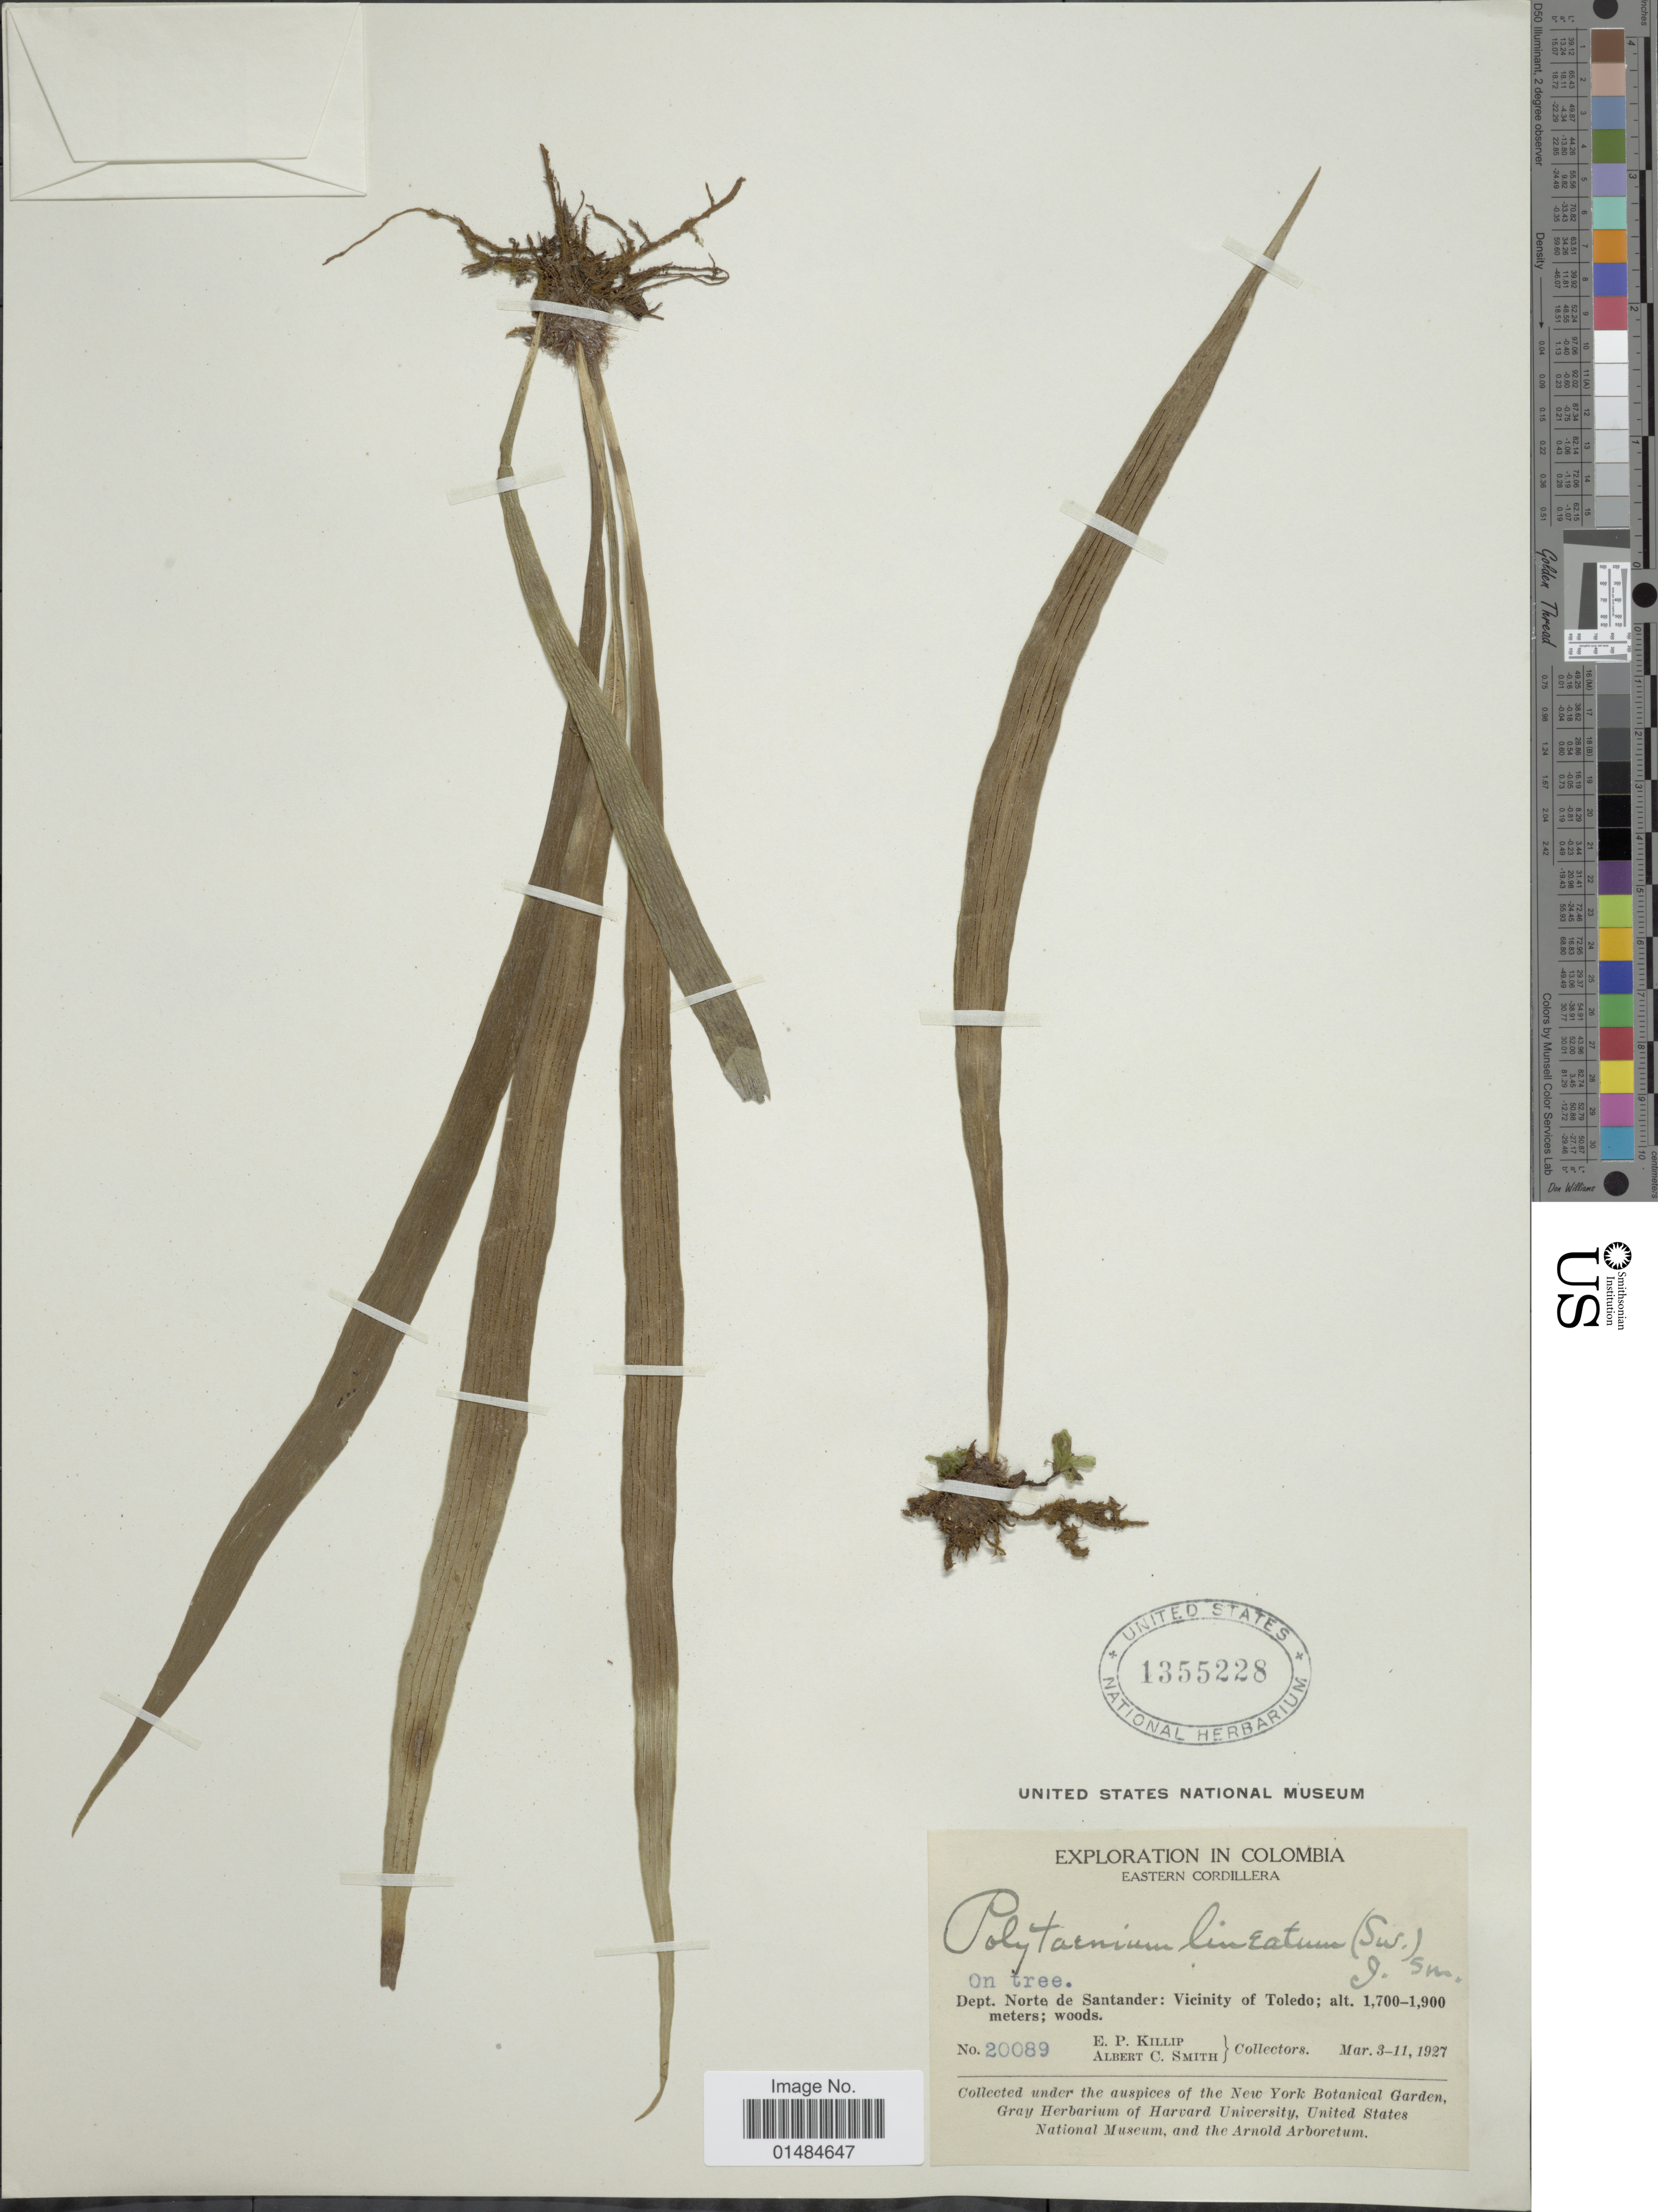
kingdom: Plantae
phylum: Tracheophyta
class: Polypodiopsida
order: Polypodiales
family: Pteridaceae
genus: Polytaenium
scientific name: Polytaenium lineatum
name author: (Sw.) J. Sm.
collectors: E. P. Killip & A. C. Smith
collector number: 20089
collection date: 1927-03-03/1927-03-11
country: Colombia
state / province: Norte de Santander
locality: Eastern Cordillera. Dept. Norte de Santander; Vicinity of Toledo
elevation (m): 1700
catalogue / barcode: US 1355228